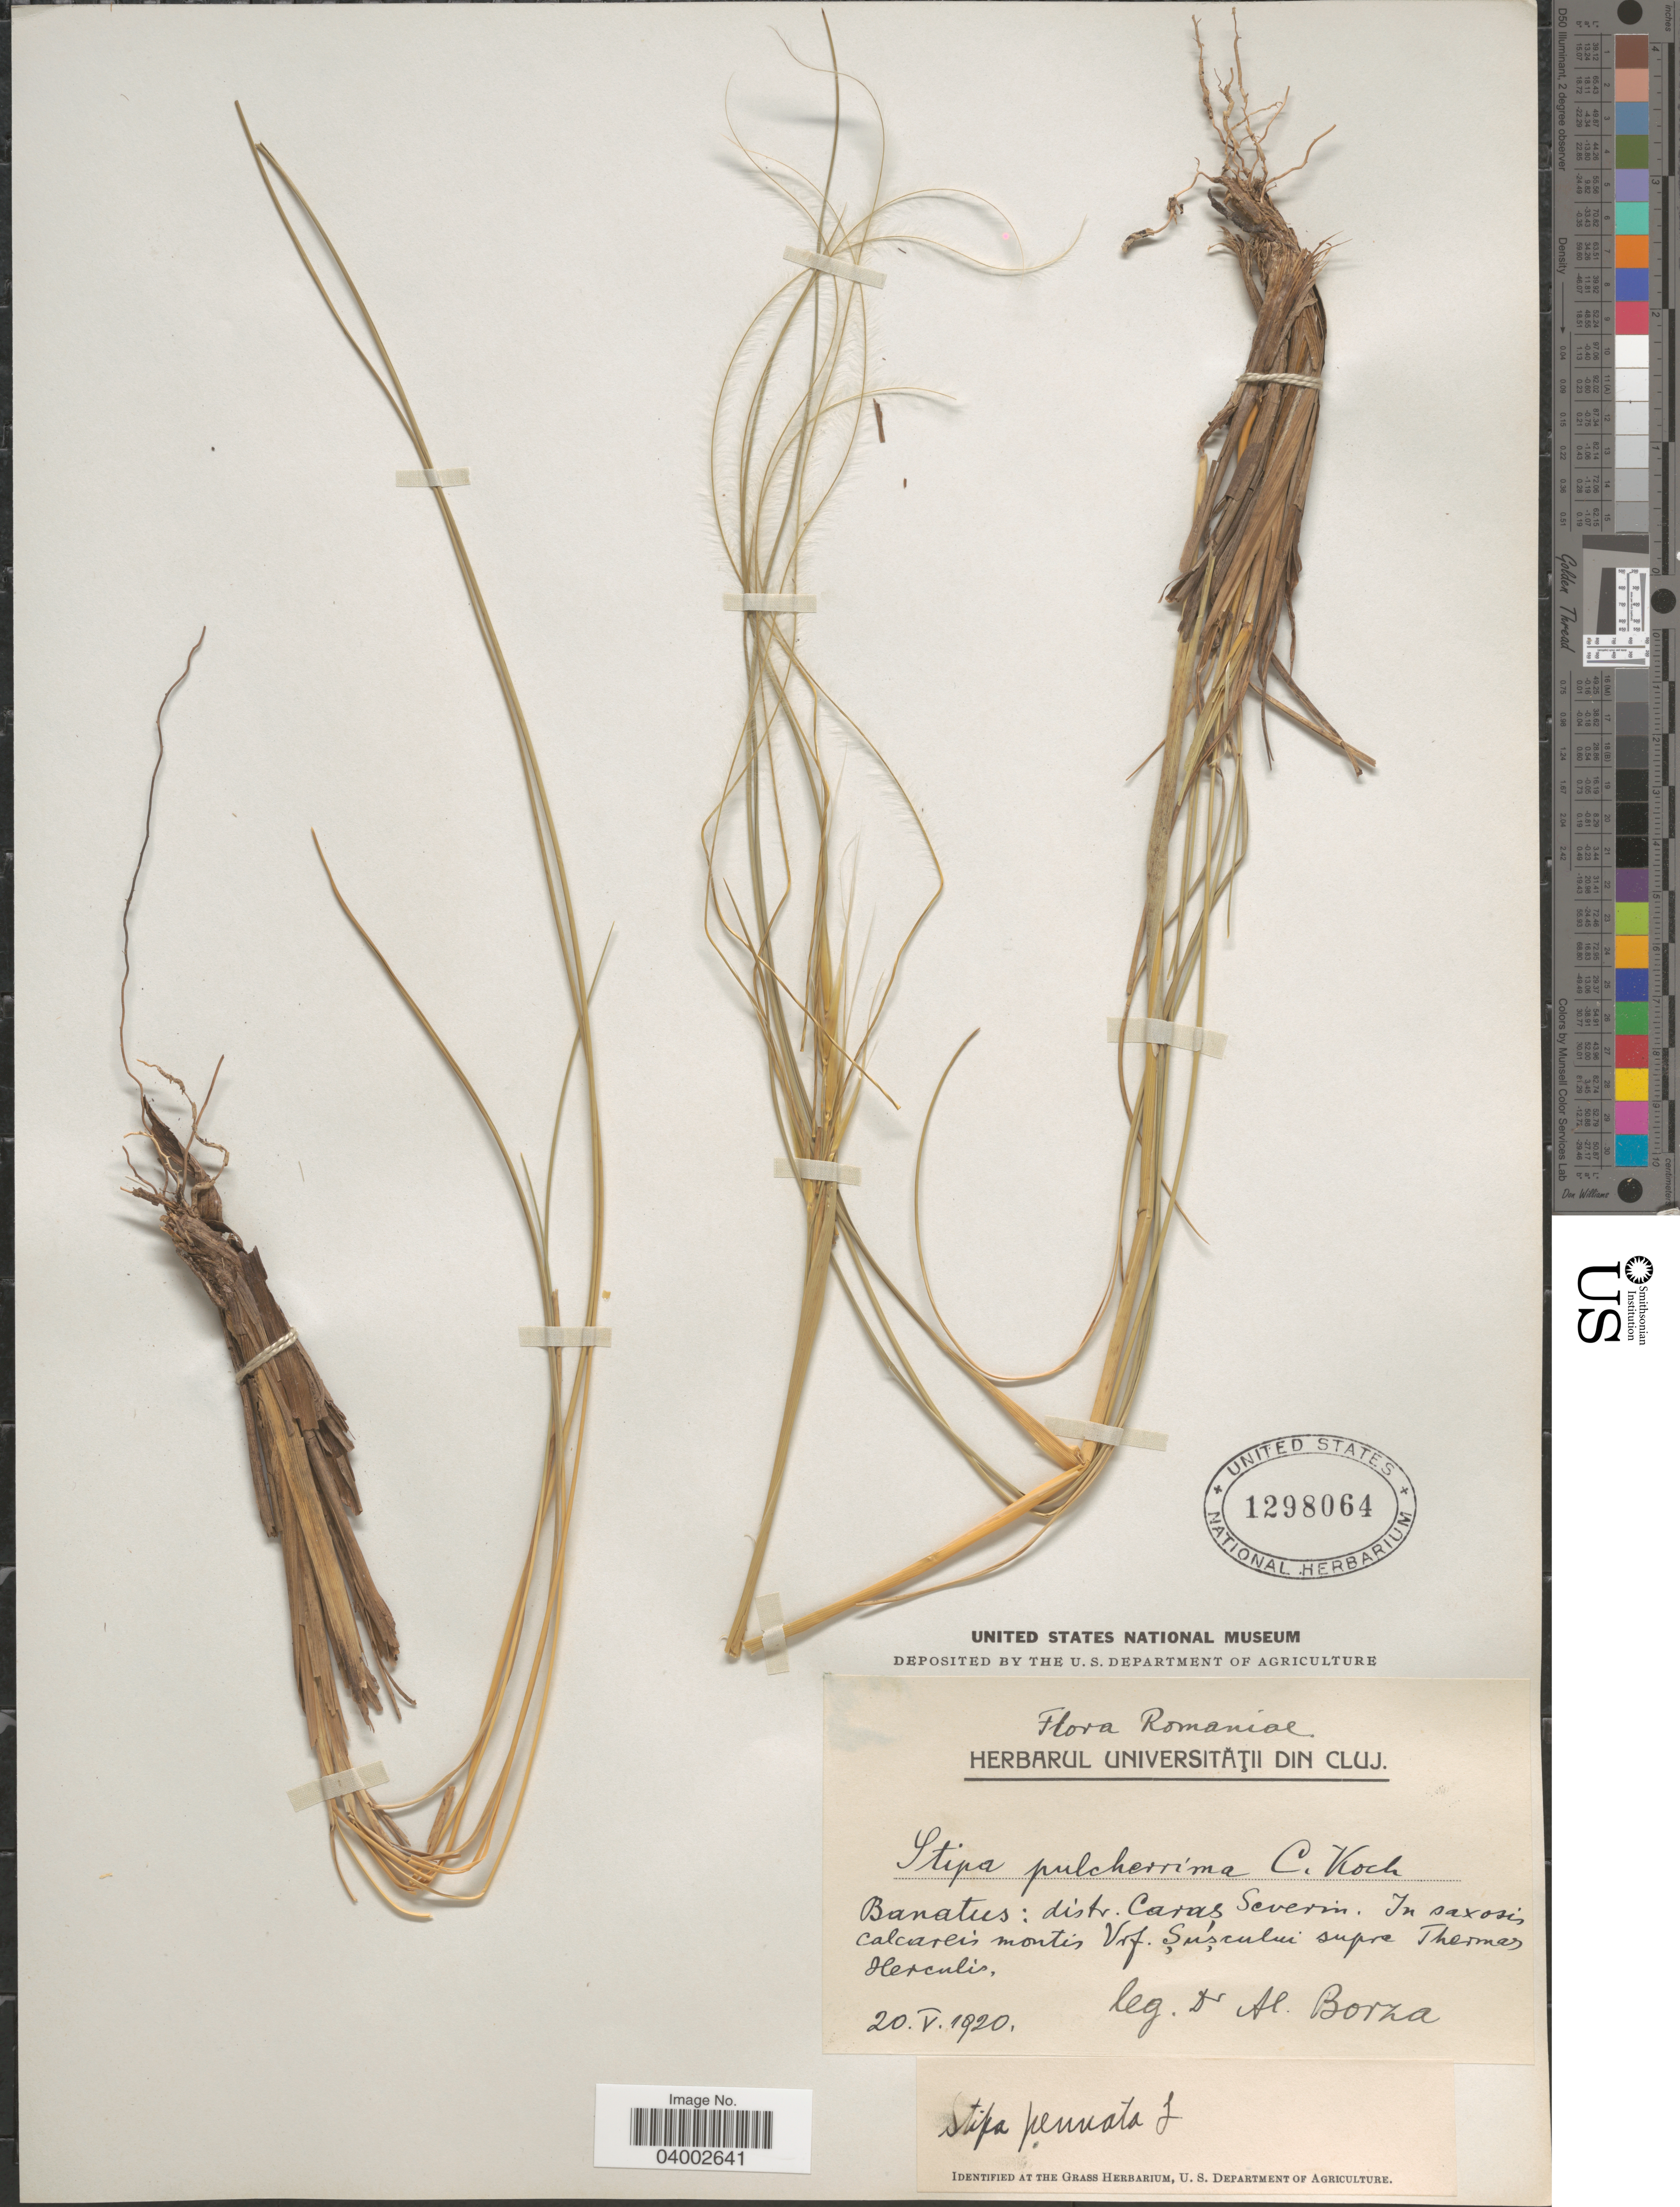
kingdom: Plantae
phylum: Tracheophyta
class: Liliopsida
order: Poales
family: Poaceae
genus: Stipa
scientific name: Stipa pulcherrima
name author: K. Koch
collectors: A. Borza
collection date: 1920-05-20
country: Romania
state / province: Caras-Severin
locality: Banatus: distr. Caras Severin. In saxosis calcareis montis Vrf. Suscului supra Thermas Herculis.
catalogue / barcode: US 1298064